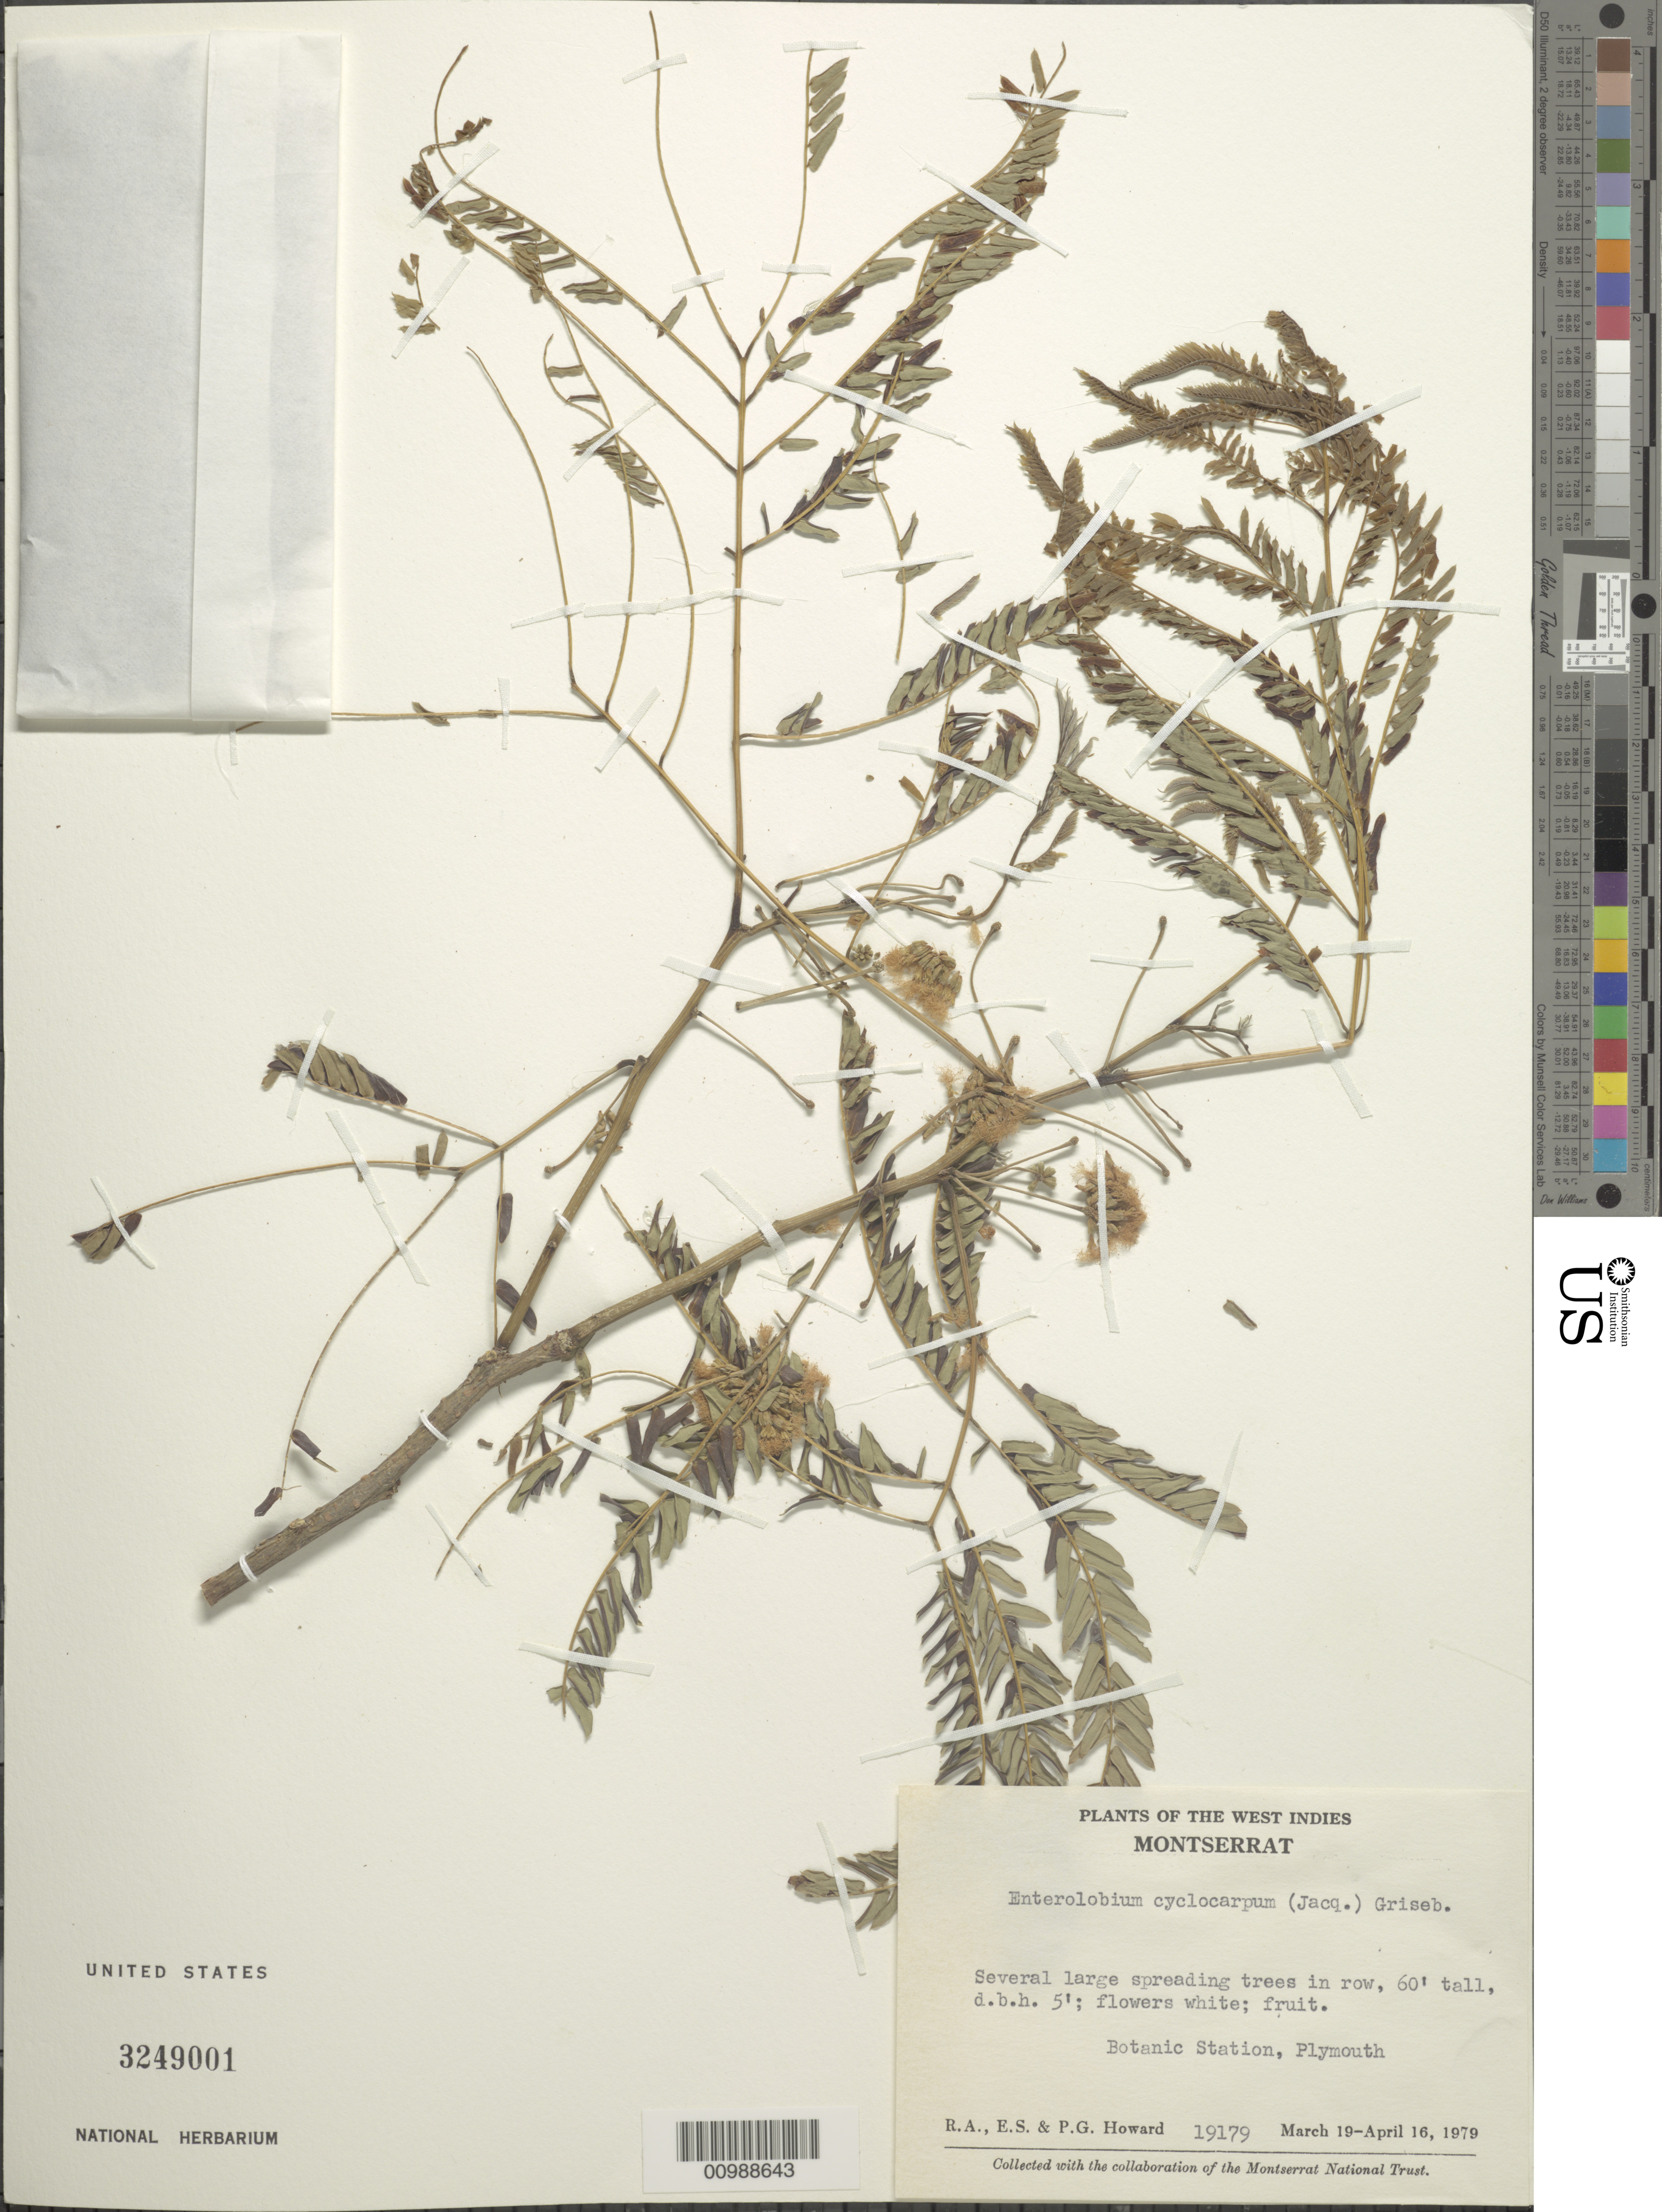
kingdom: Plantae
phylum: Tracheophyta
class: Magnoliopsida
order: Fabales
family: Fabaceae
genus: Enterolobium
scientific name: Enterolobium cyclocarpum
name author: (Jacq.) Griseb.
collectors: R. A. Howard, E. S. Howard & P. Howard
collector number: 19179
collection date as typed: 19 Mar 1979 to 16 Apr 1979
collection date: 1979-03-19/1979-04-16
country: Montserrat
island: Montserrat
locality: Plymouth, Botanic Station.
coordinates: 0 N, 0 E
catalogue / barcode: US 3249001